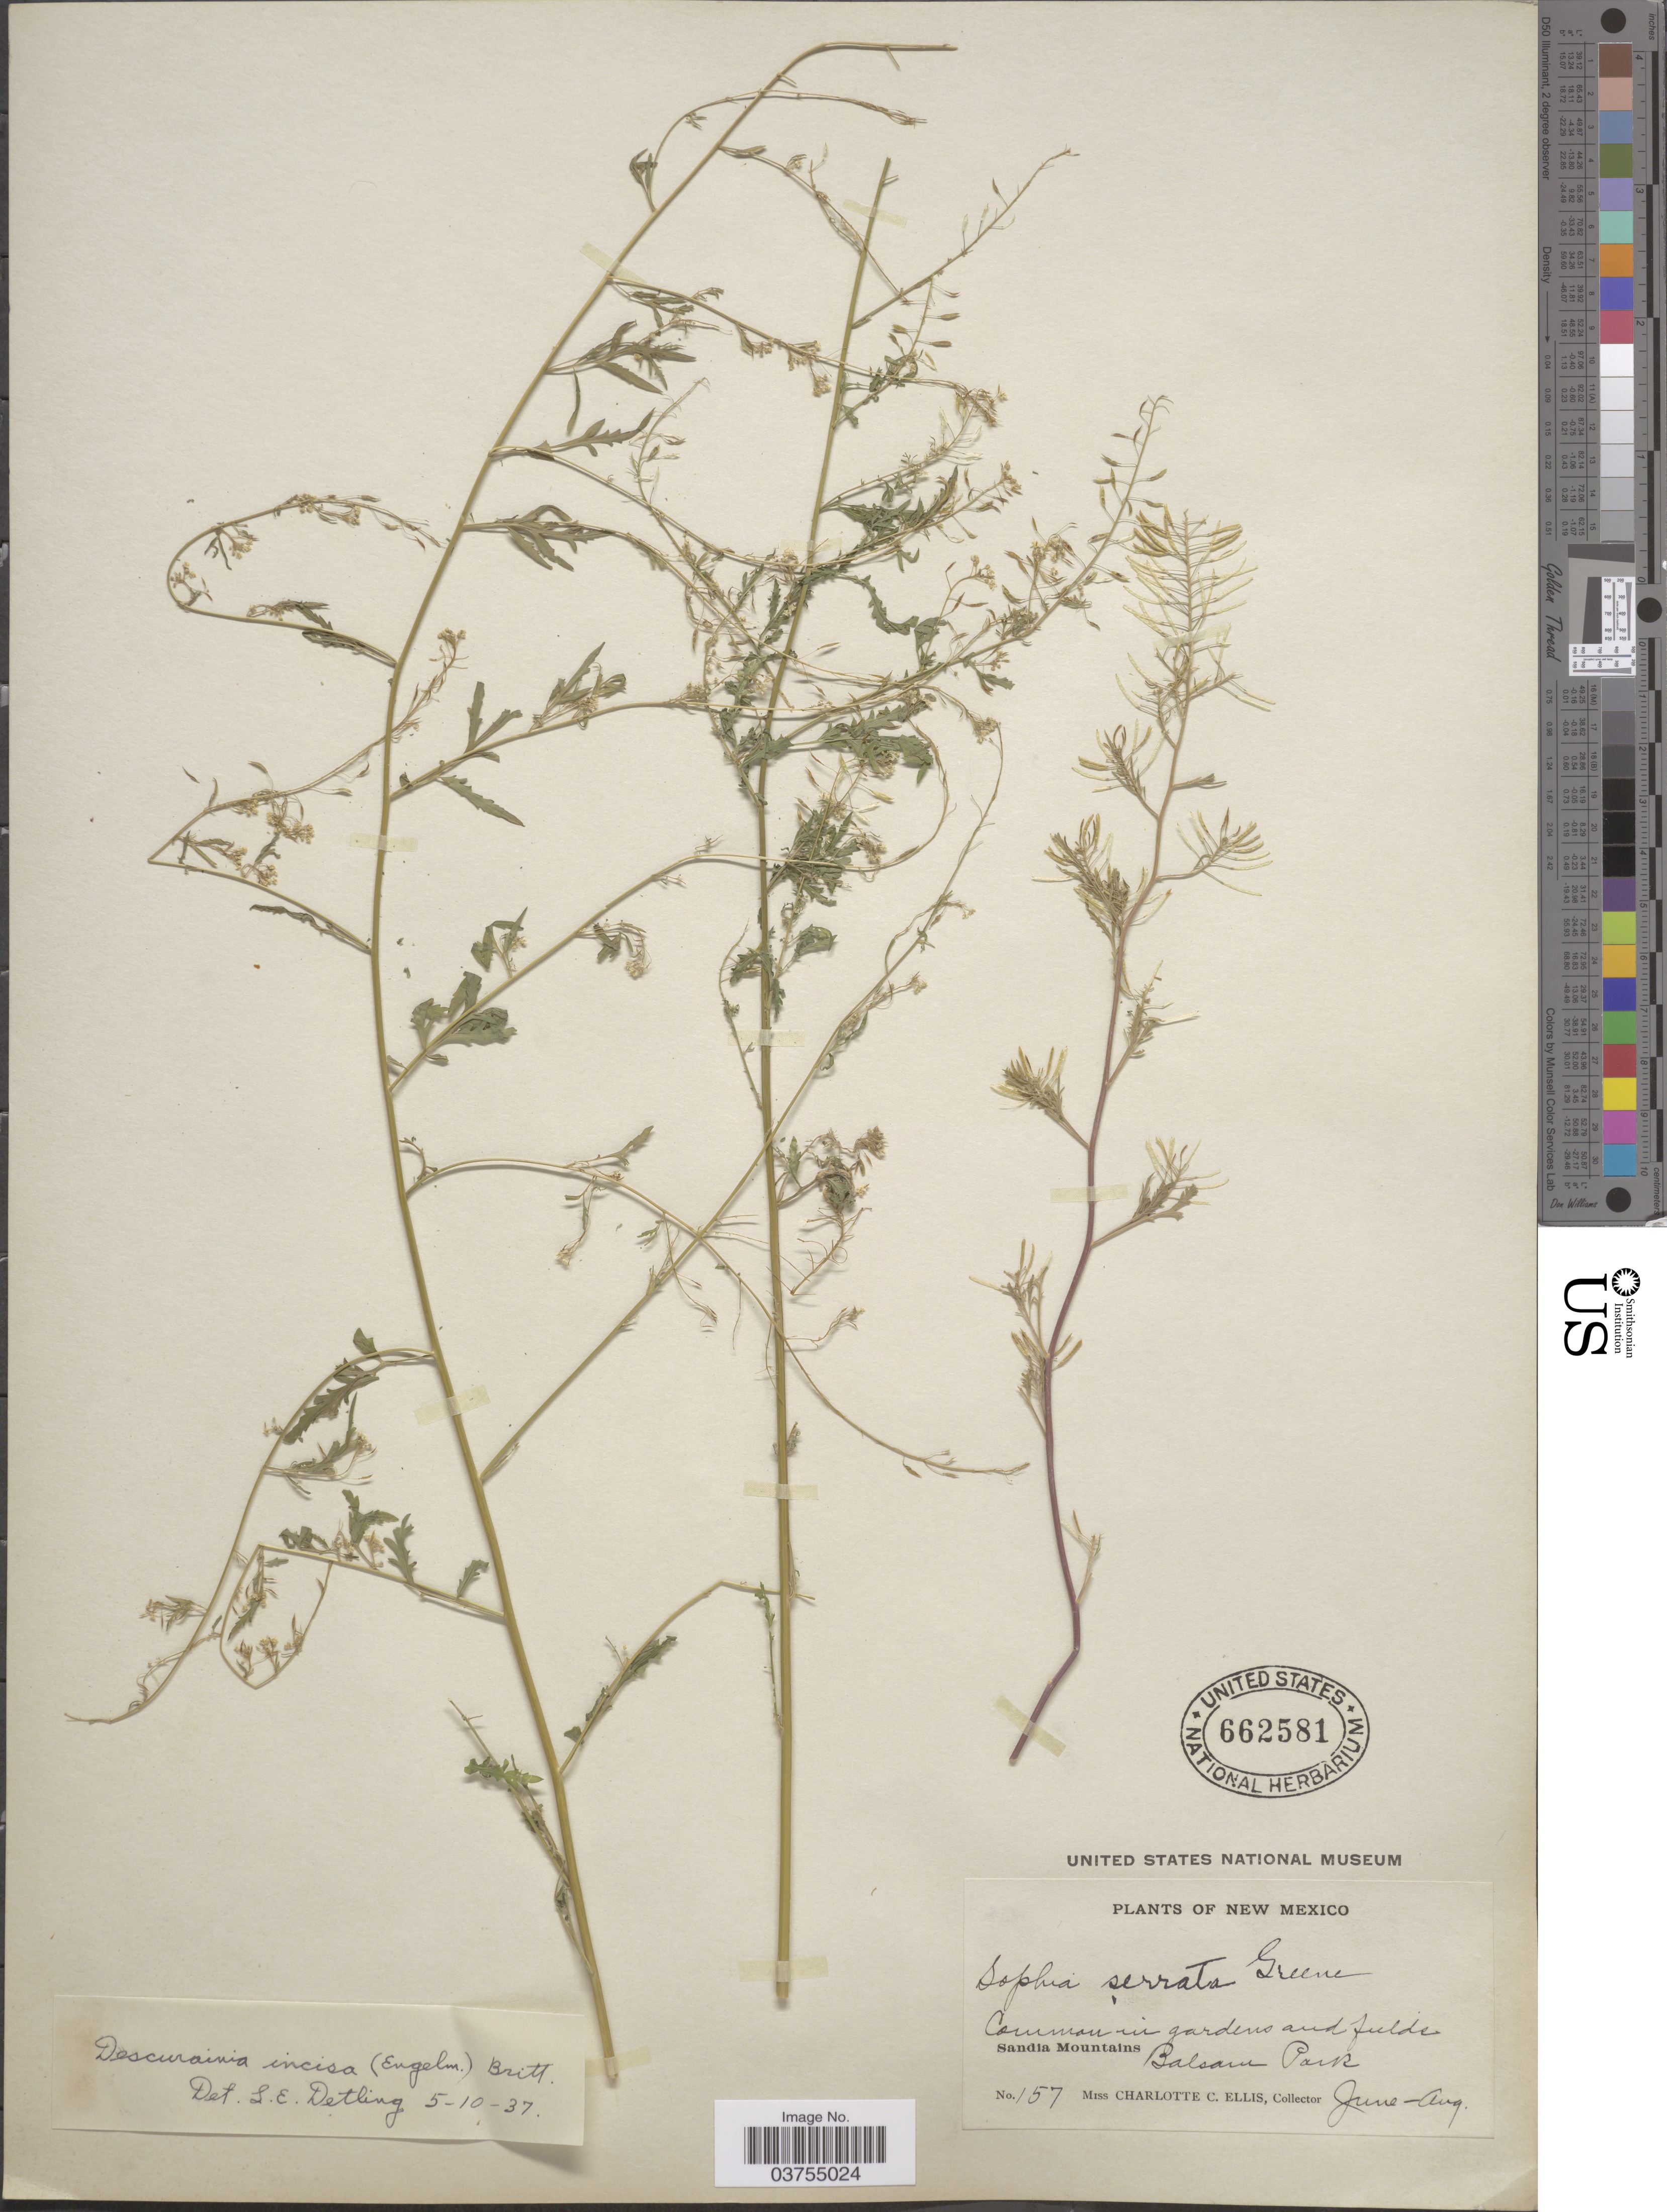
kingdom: Plantae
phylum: Tracheophyta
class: Magnoliopsida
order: Brassicales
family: Brassicaceae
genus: Descurainia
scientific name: Descurainia richardsonii subsp. incisa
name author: (Engelm. ex A. Gray) Detling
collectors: C. C. Ellis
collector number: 157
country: United States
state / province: New Mexico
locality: Sandia Mountains. Balsam Park.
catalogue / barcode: US 662581